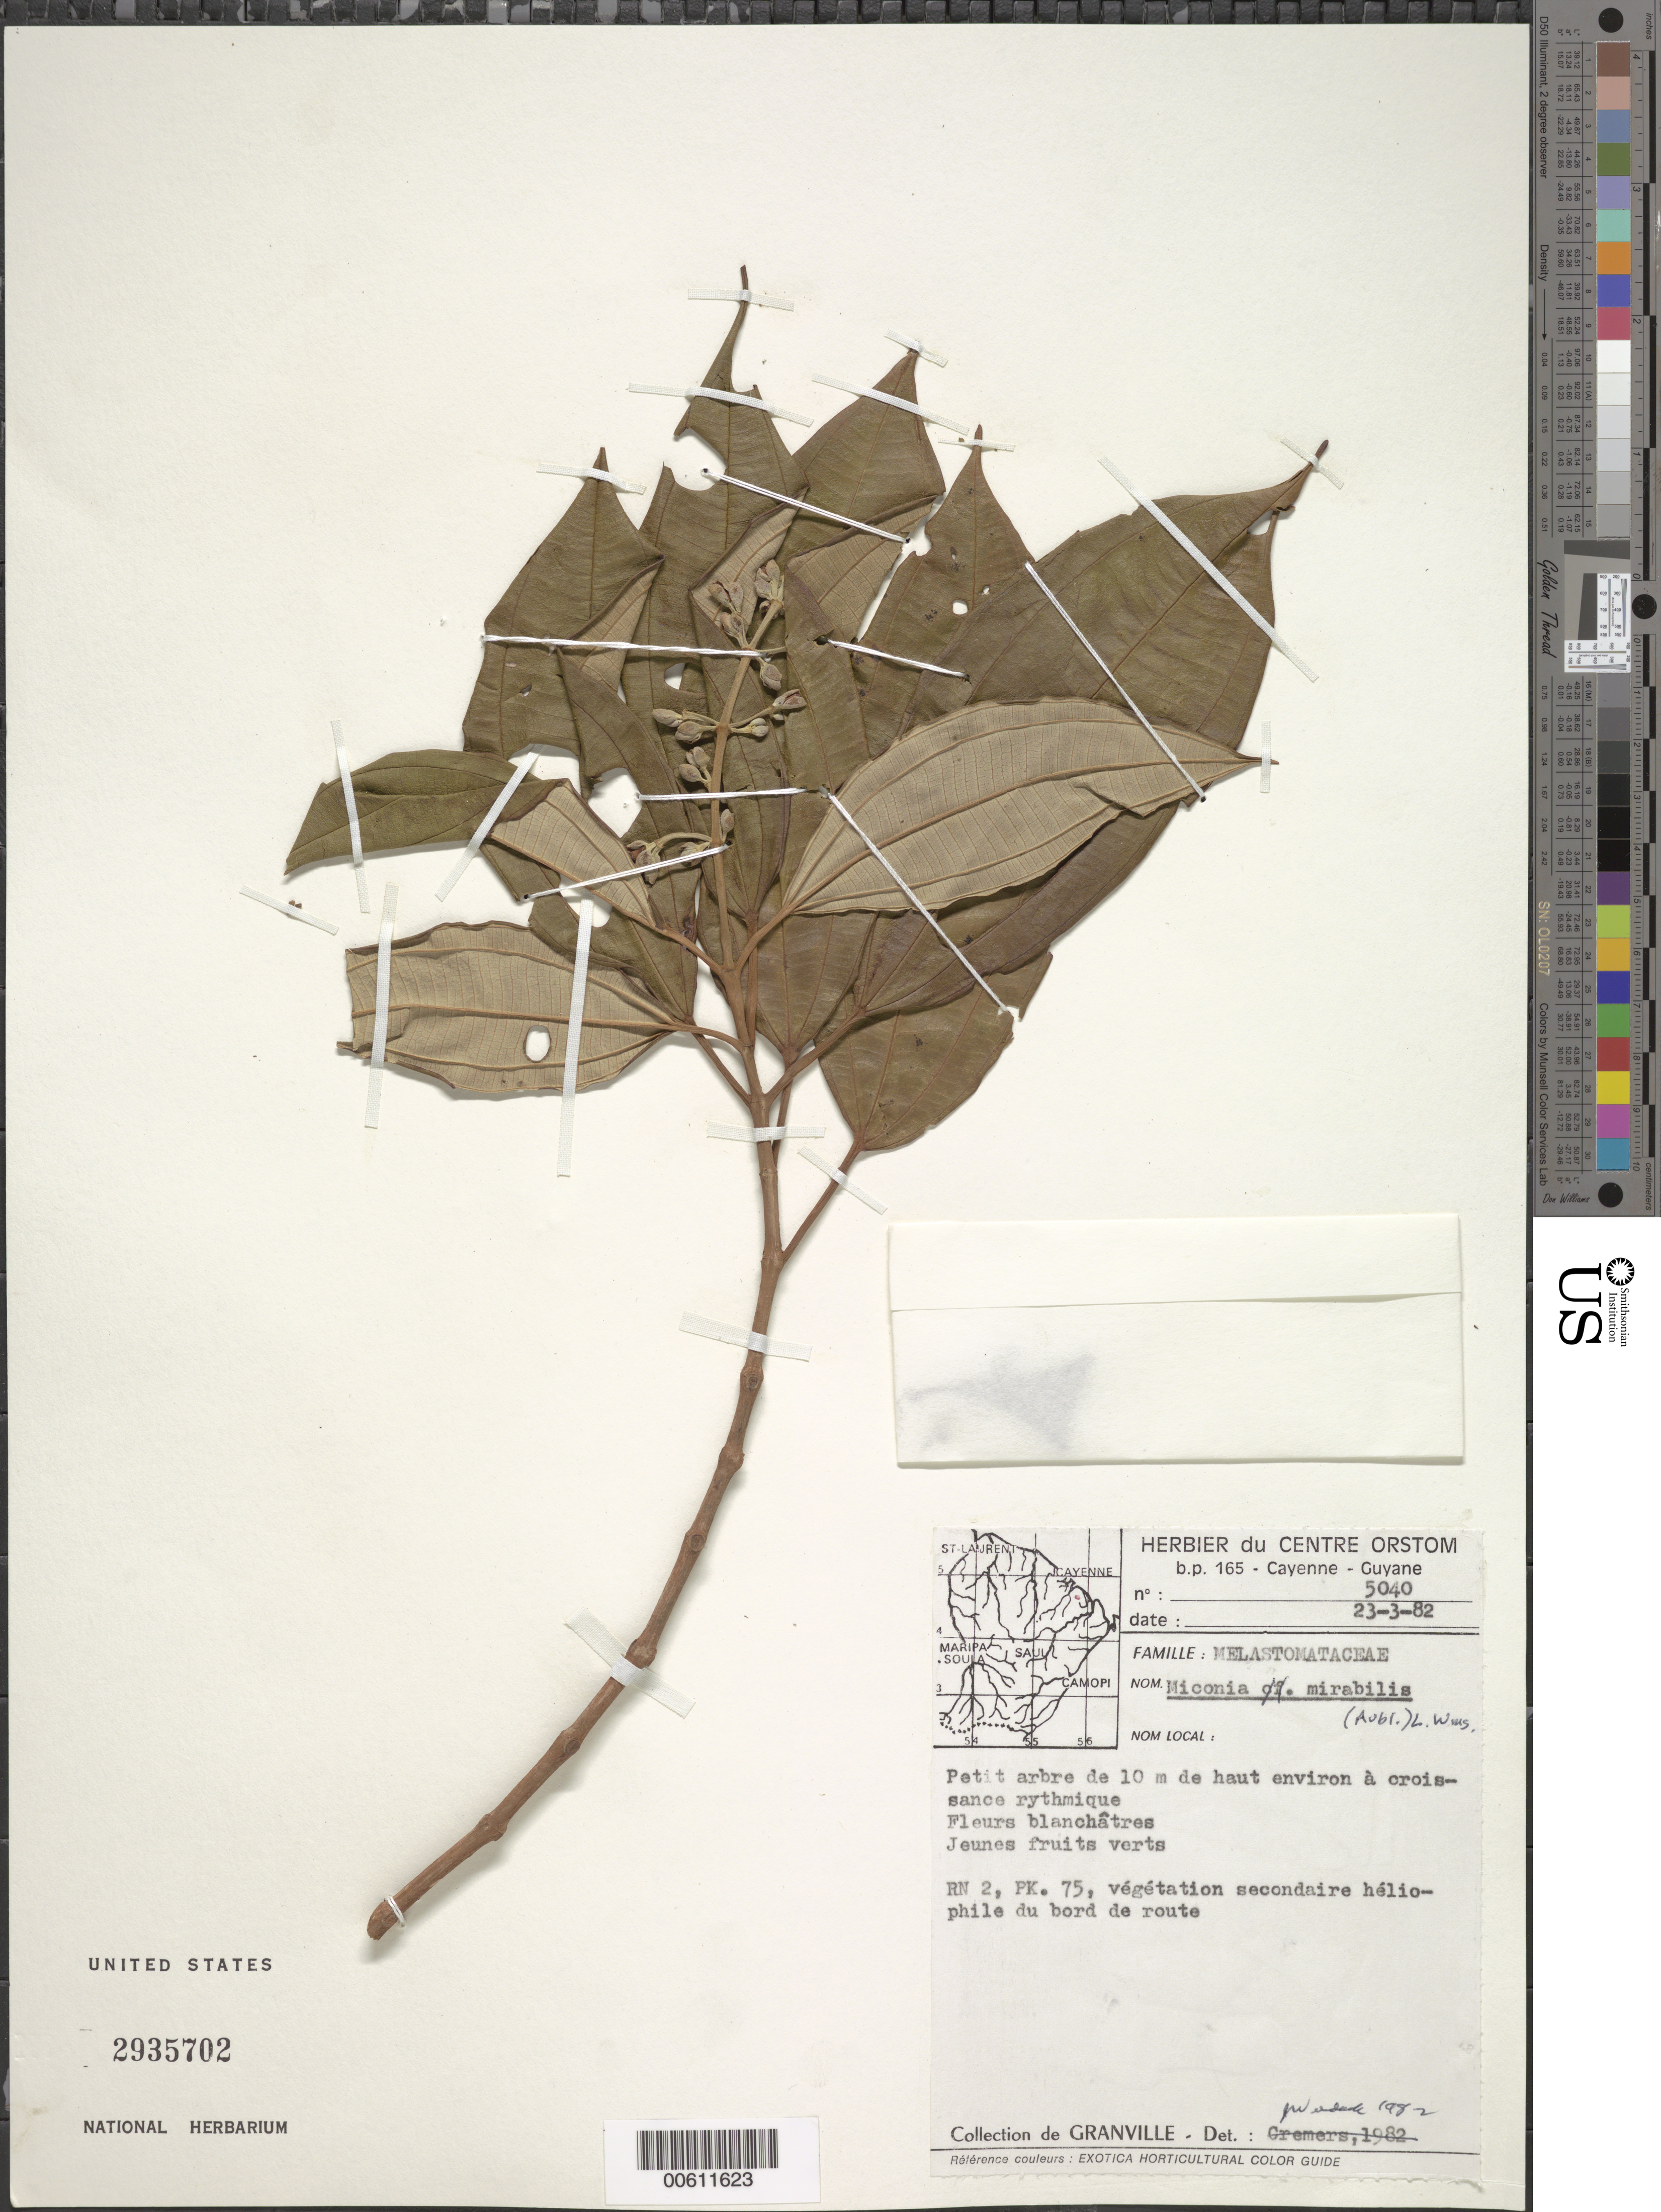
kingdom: Plantae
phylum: Tracheophyta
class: Magnoliopsida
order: Myrtales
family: Melastomataceae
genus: Miconia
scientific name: Miconia mirabilis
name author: (Aubl.) L.O. Williams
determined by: Wurdack, John J., (US), US (UNITED STATES)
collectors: J.-J. de Granville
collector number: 5040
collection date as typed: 23-Mar-82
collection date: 1982-03-23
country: French Guiana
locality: RN 2, PK 75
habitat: Vegetation secondaire heliophile du bord de route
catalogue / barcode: US 2935702